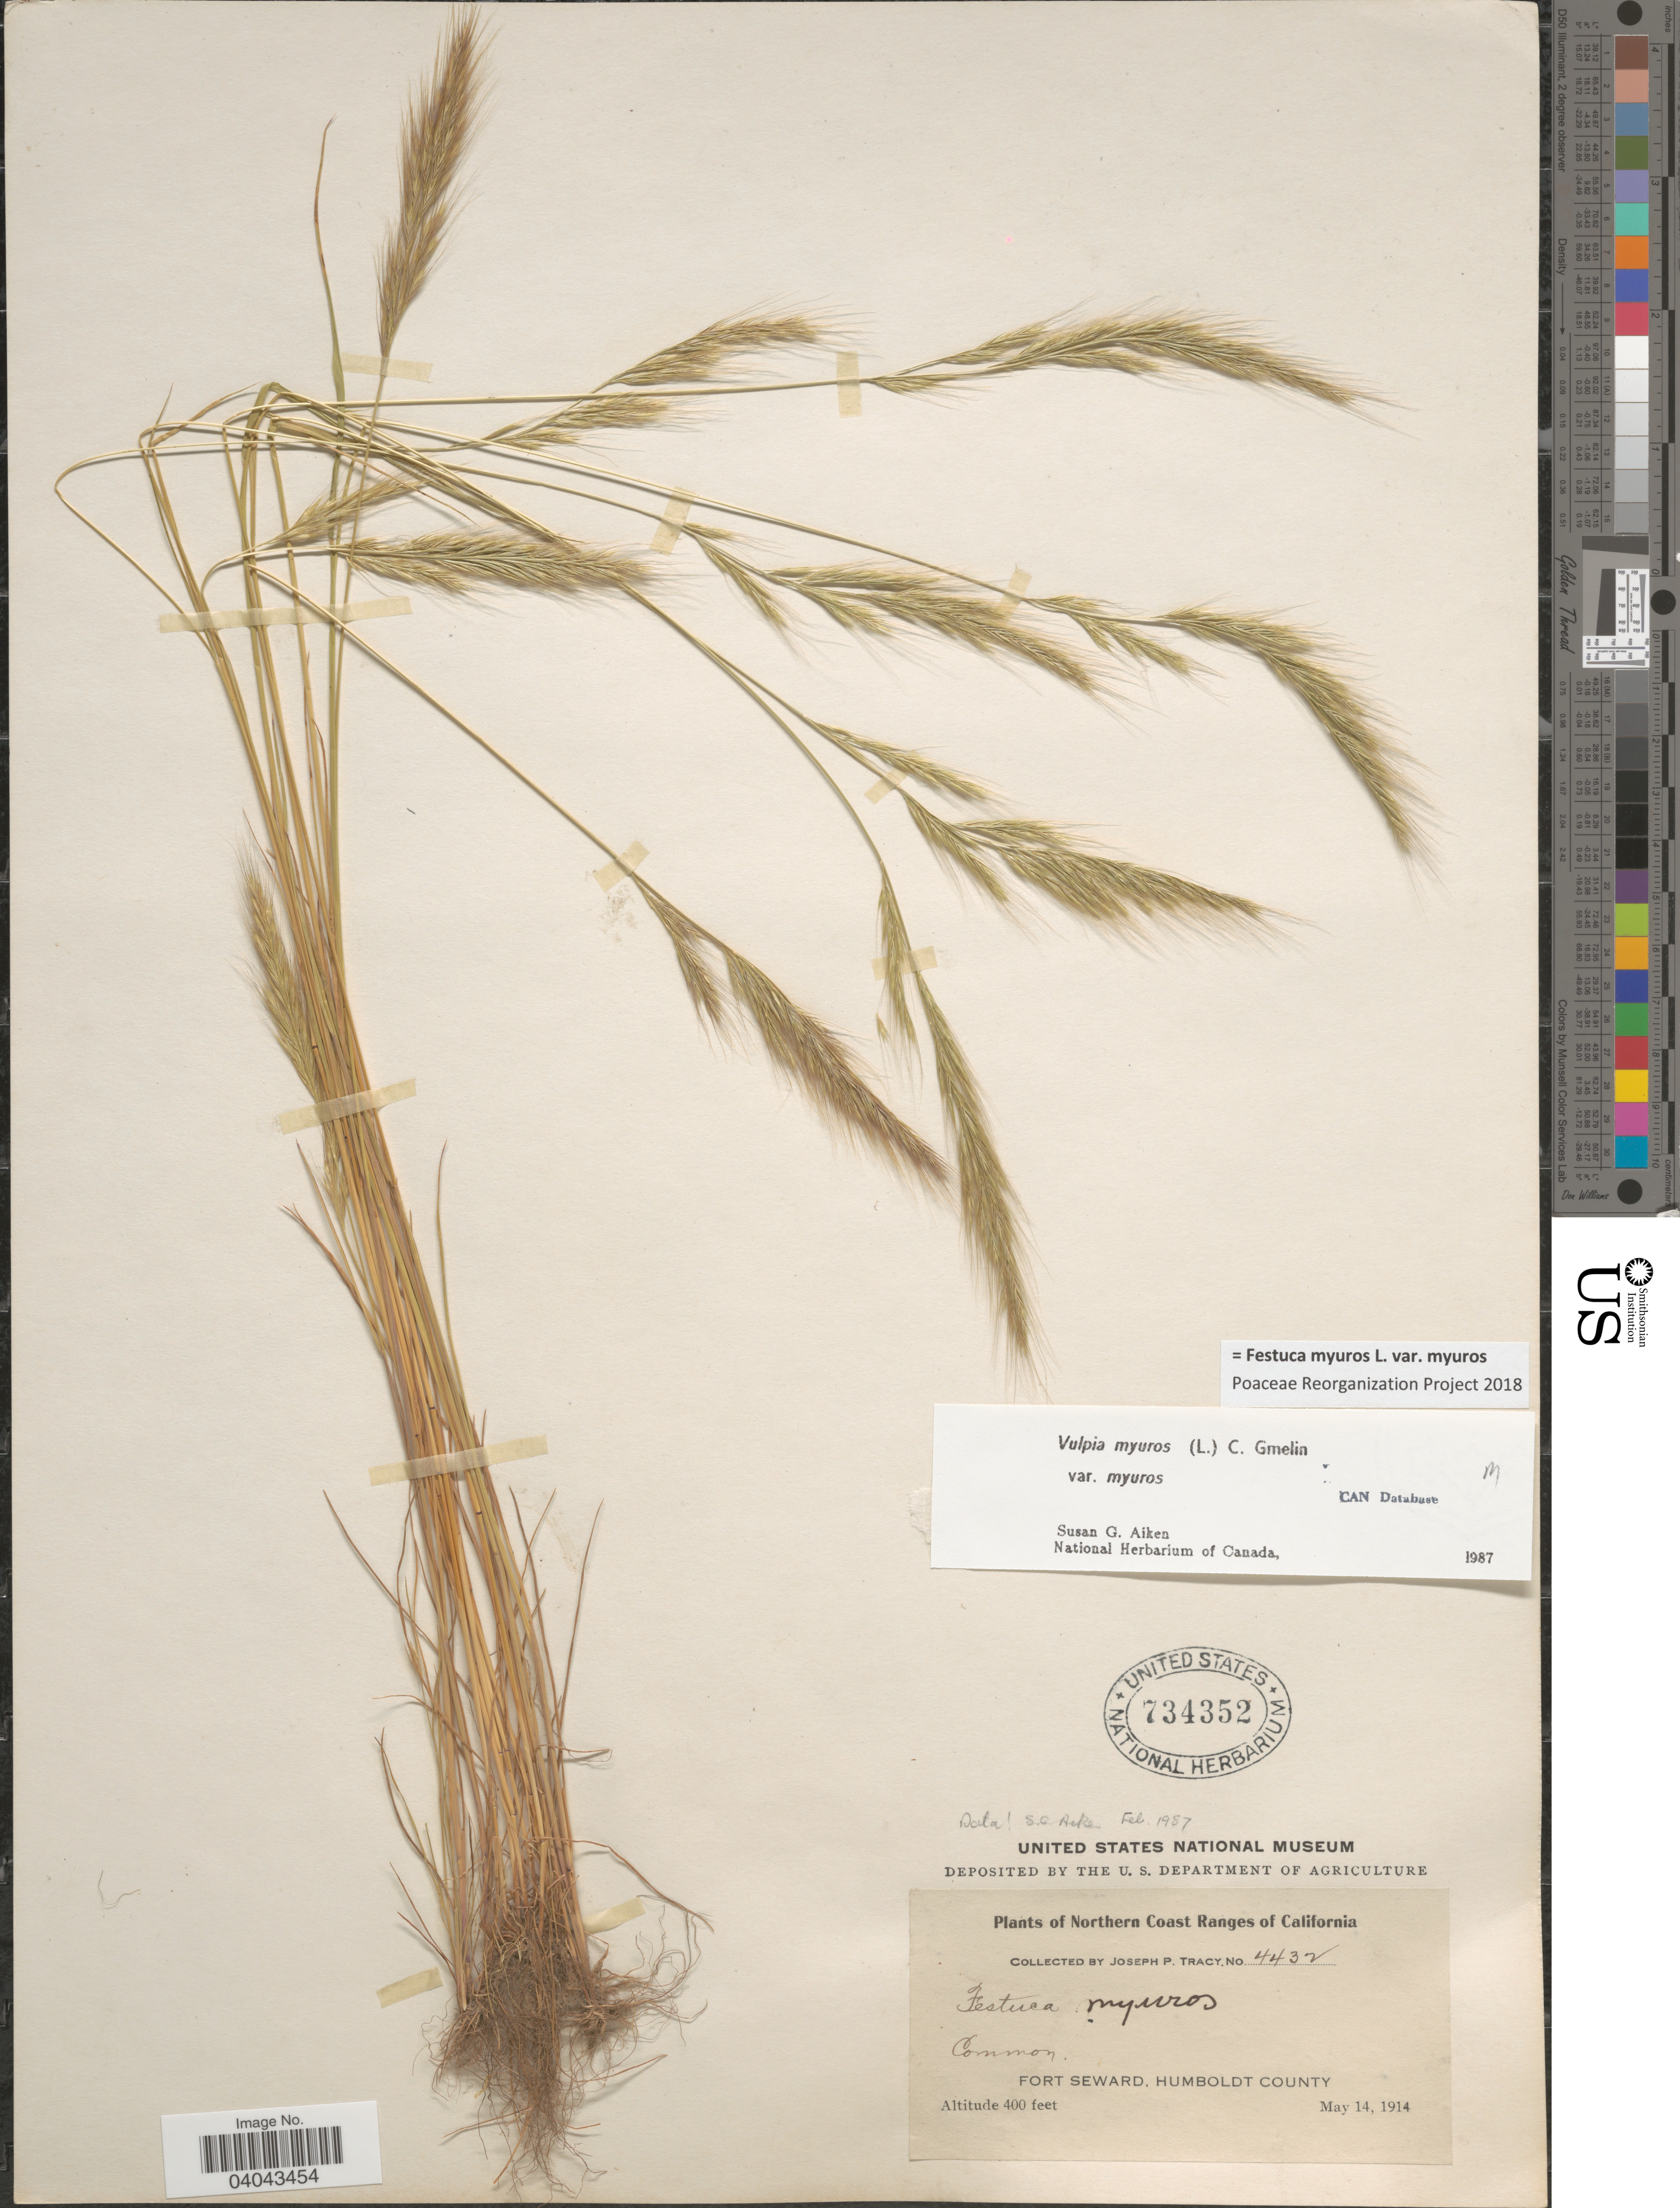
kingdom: Plantae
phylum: Tracheophyta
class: Liliopsida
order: Poales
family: Poaceae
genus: Festuca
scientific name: Festuca myuros var. myuros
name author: L.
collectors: J. Tracy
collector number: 4432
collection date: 1914-05-14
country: United States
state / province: California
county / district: Humboldt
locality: Northern Coast Ranges of California. Fort Seward, Humboldt County.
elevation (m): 122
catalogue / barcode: US 734352